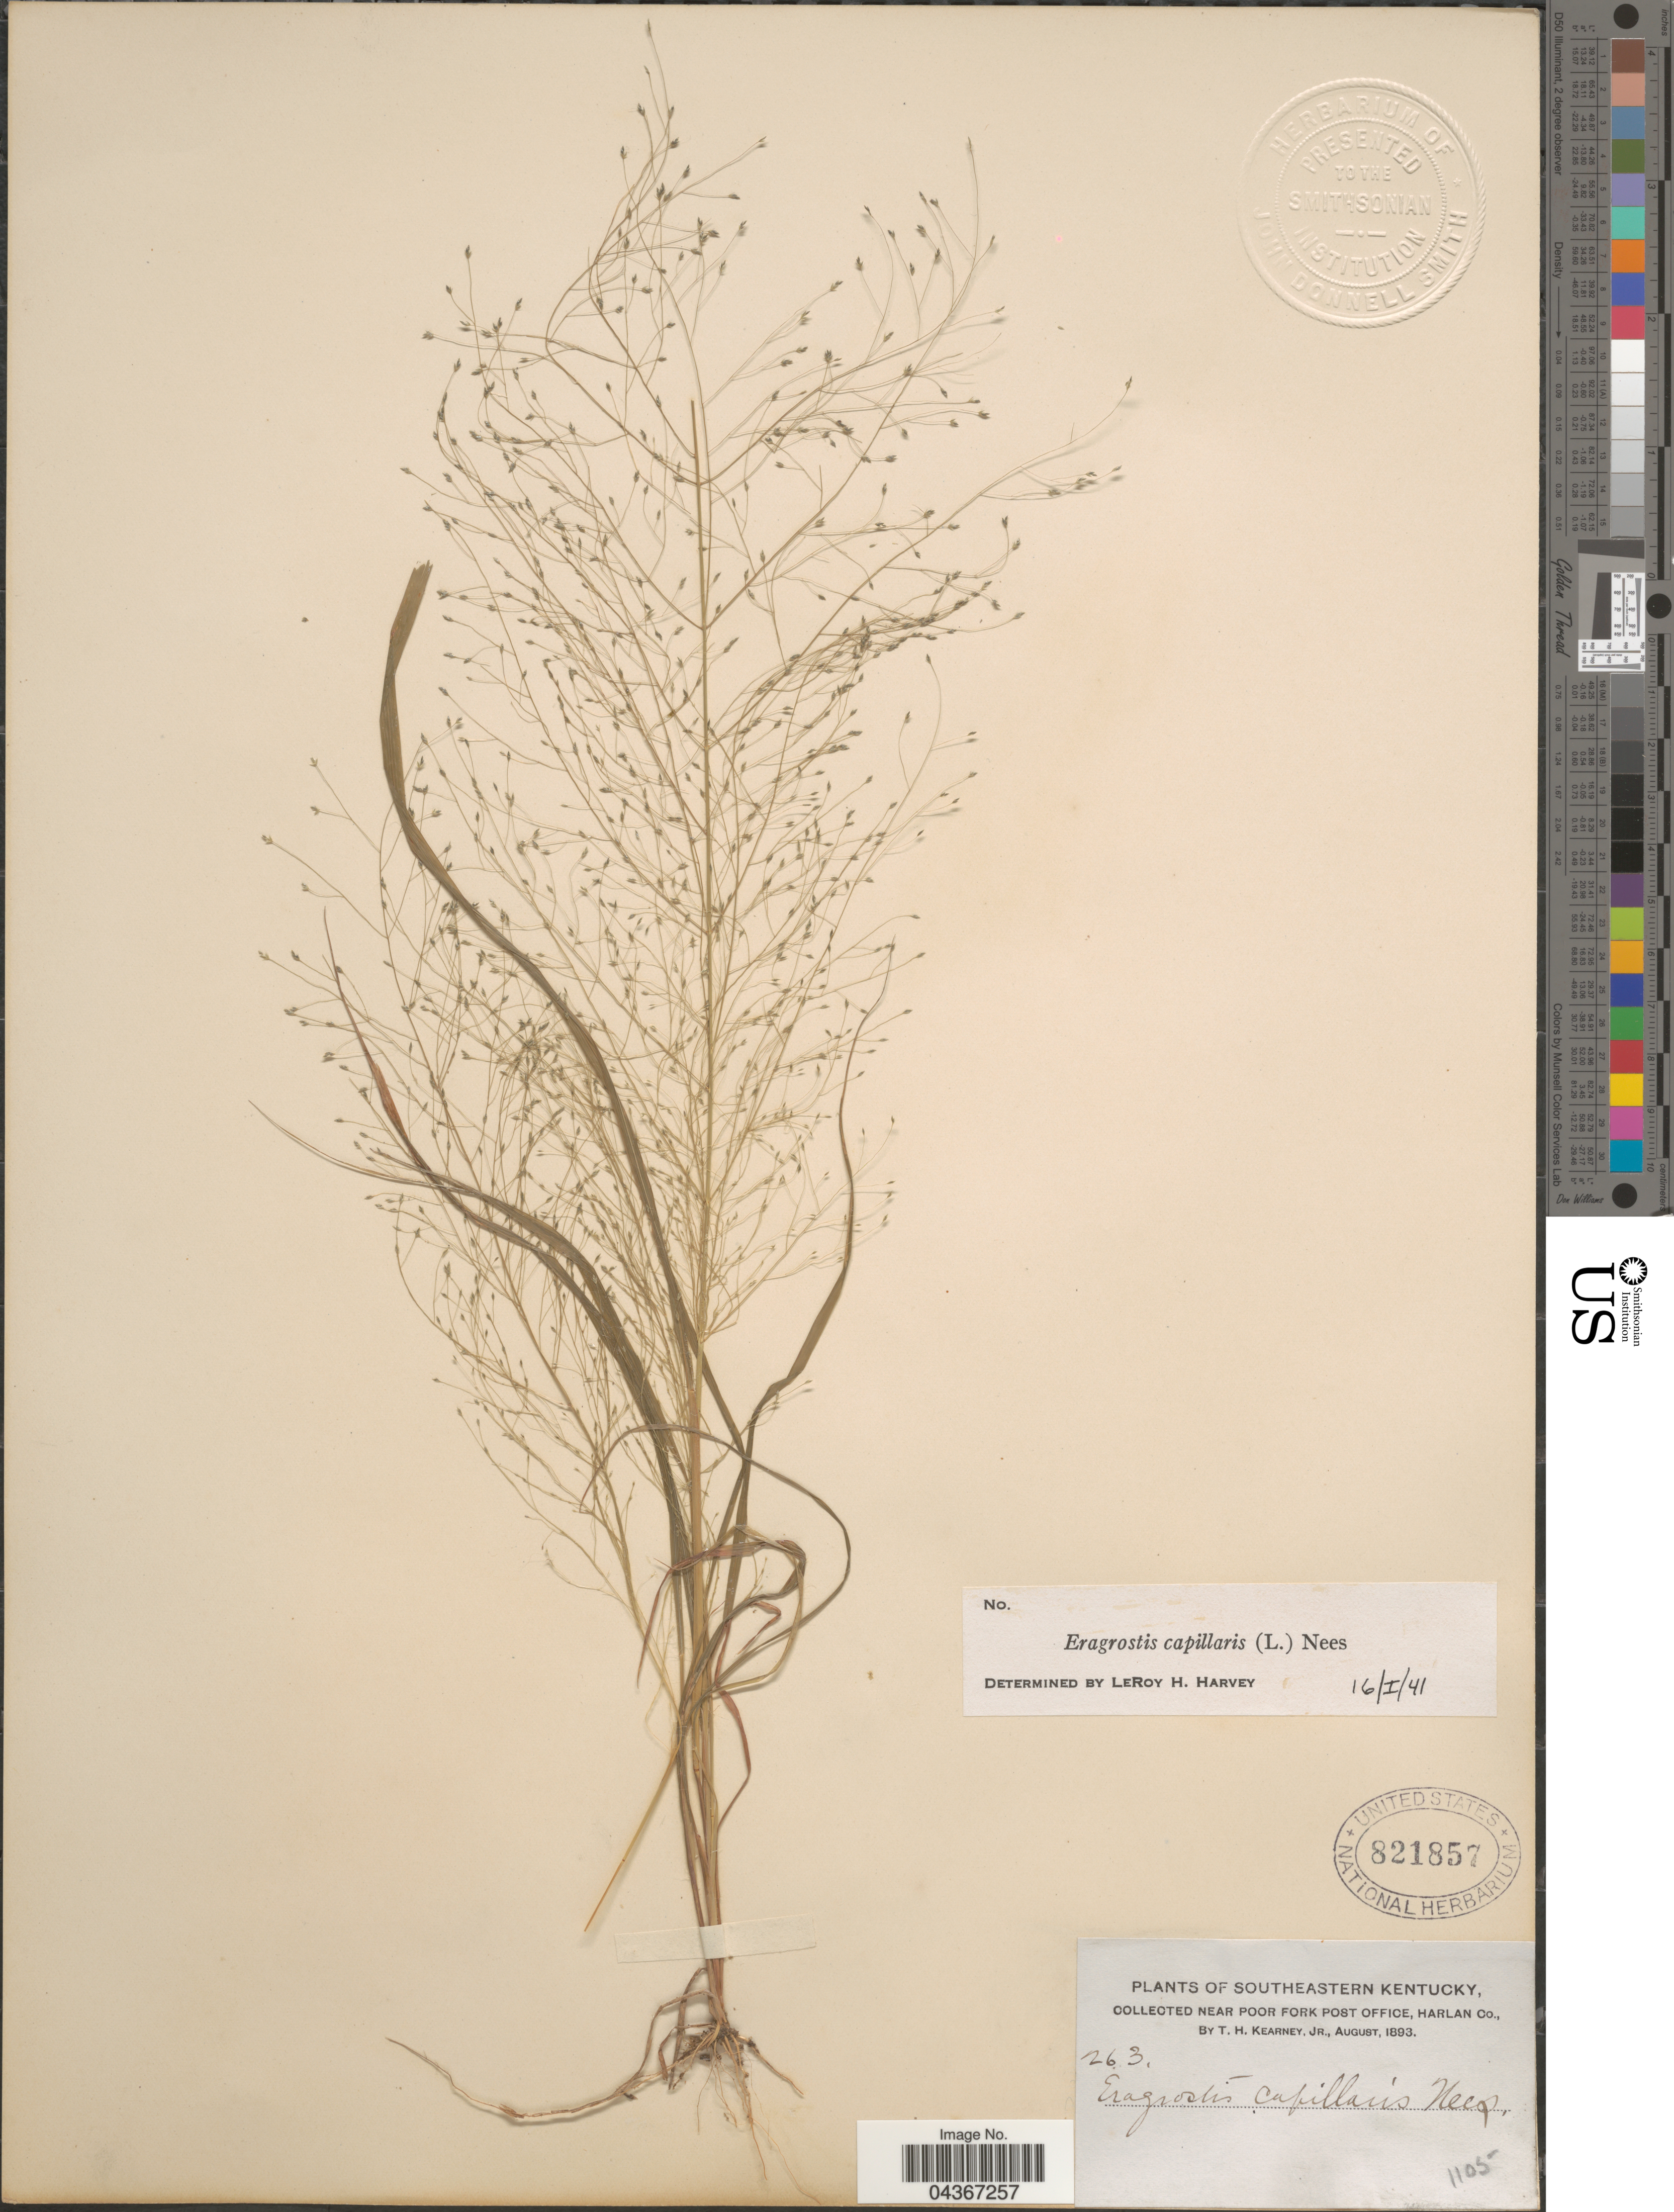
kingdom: Plantae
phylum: Tracheophyta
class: Liliopsida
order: Poales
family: Poaceae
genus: Eragrostis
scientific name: Eragrostis capillaris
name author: (L.) Nees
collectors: T. H. Kearney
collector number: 263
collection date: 1893-08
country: United States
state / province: Kentucky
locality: Southeastern Kentucky. Near Poor Fork Post Office, Harlan Co.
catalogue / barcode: US 821857